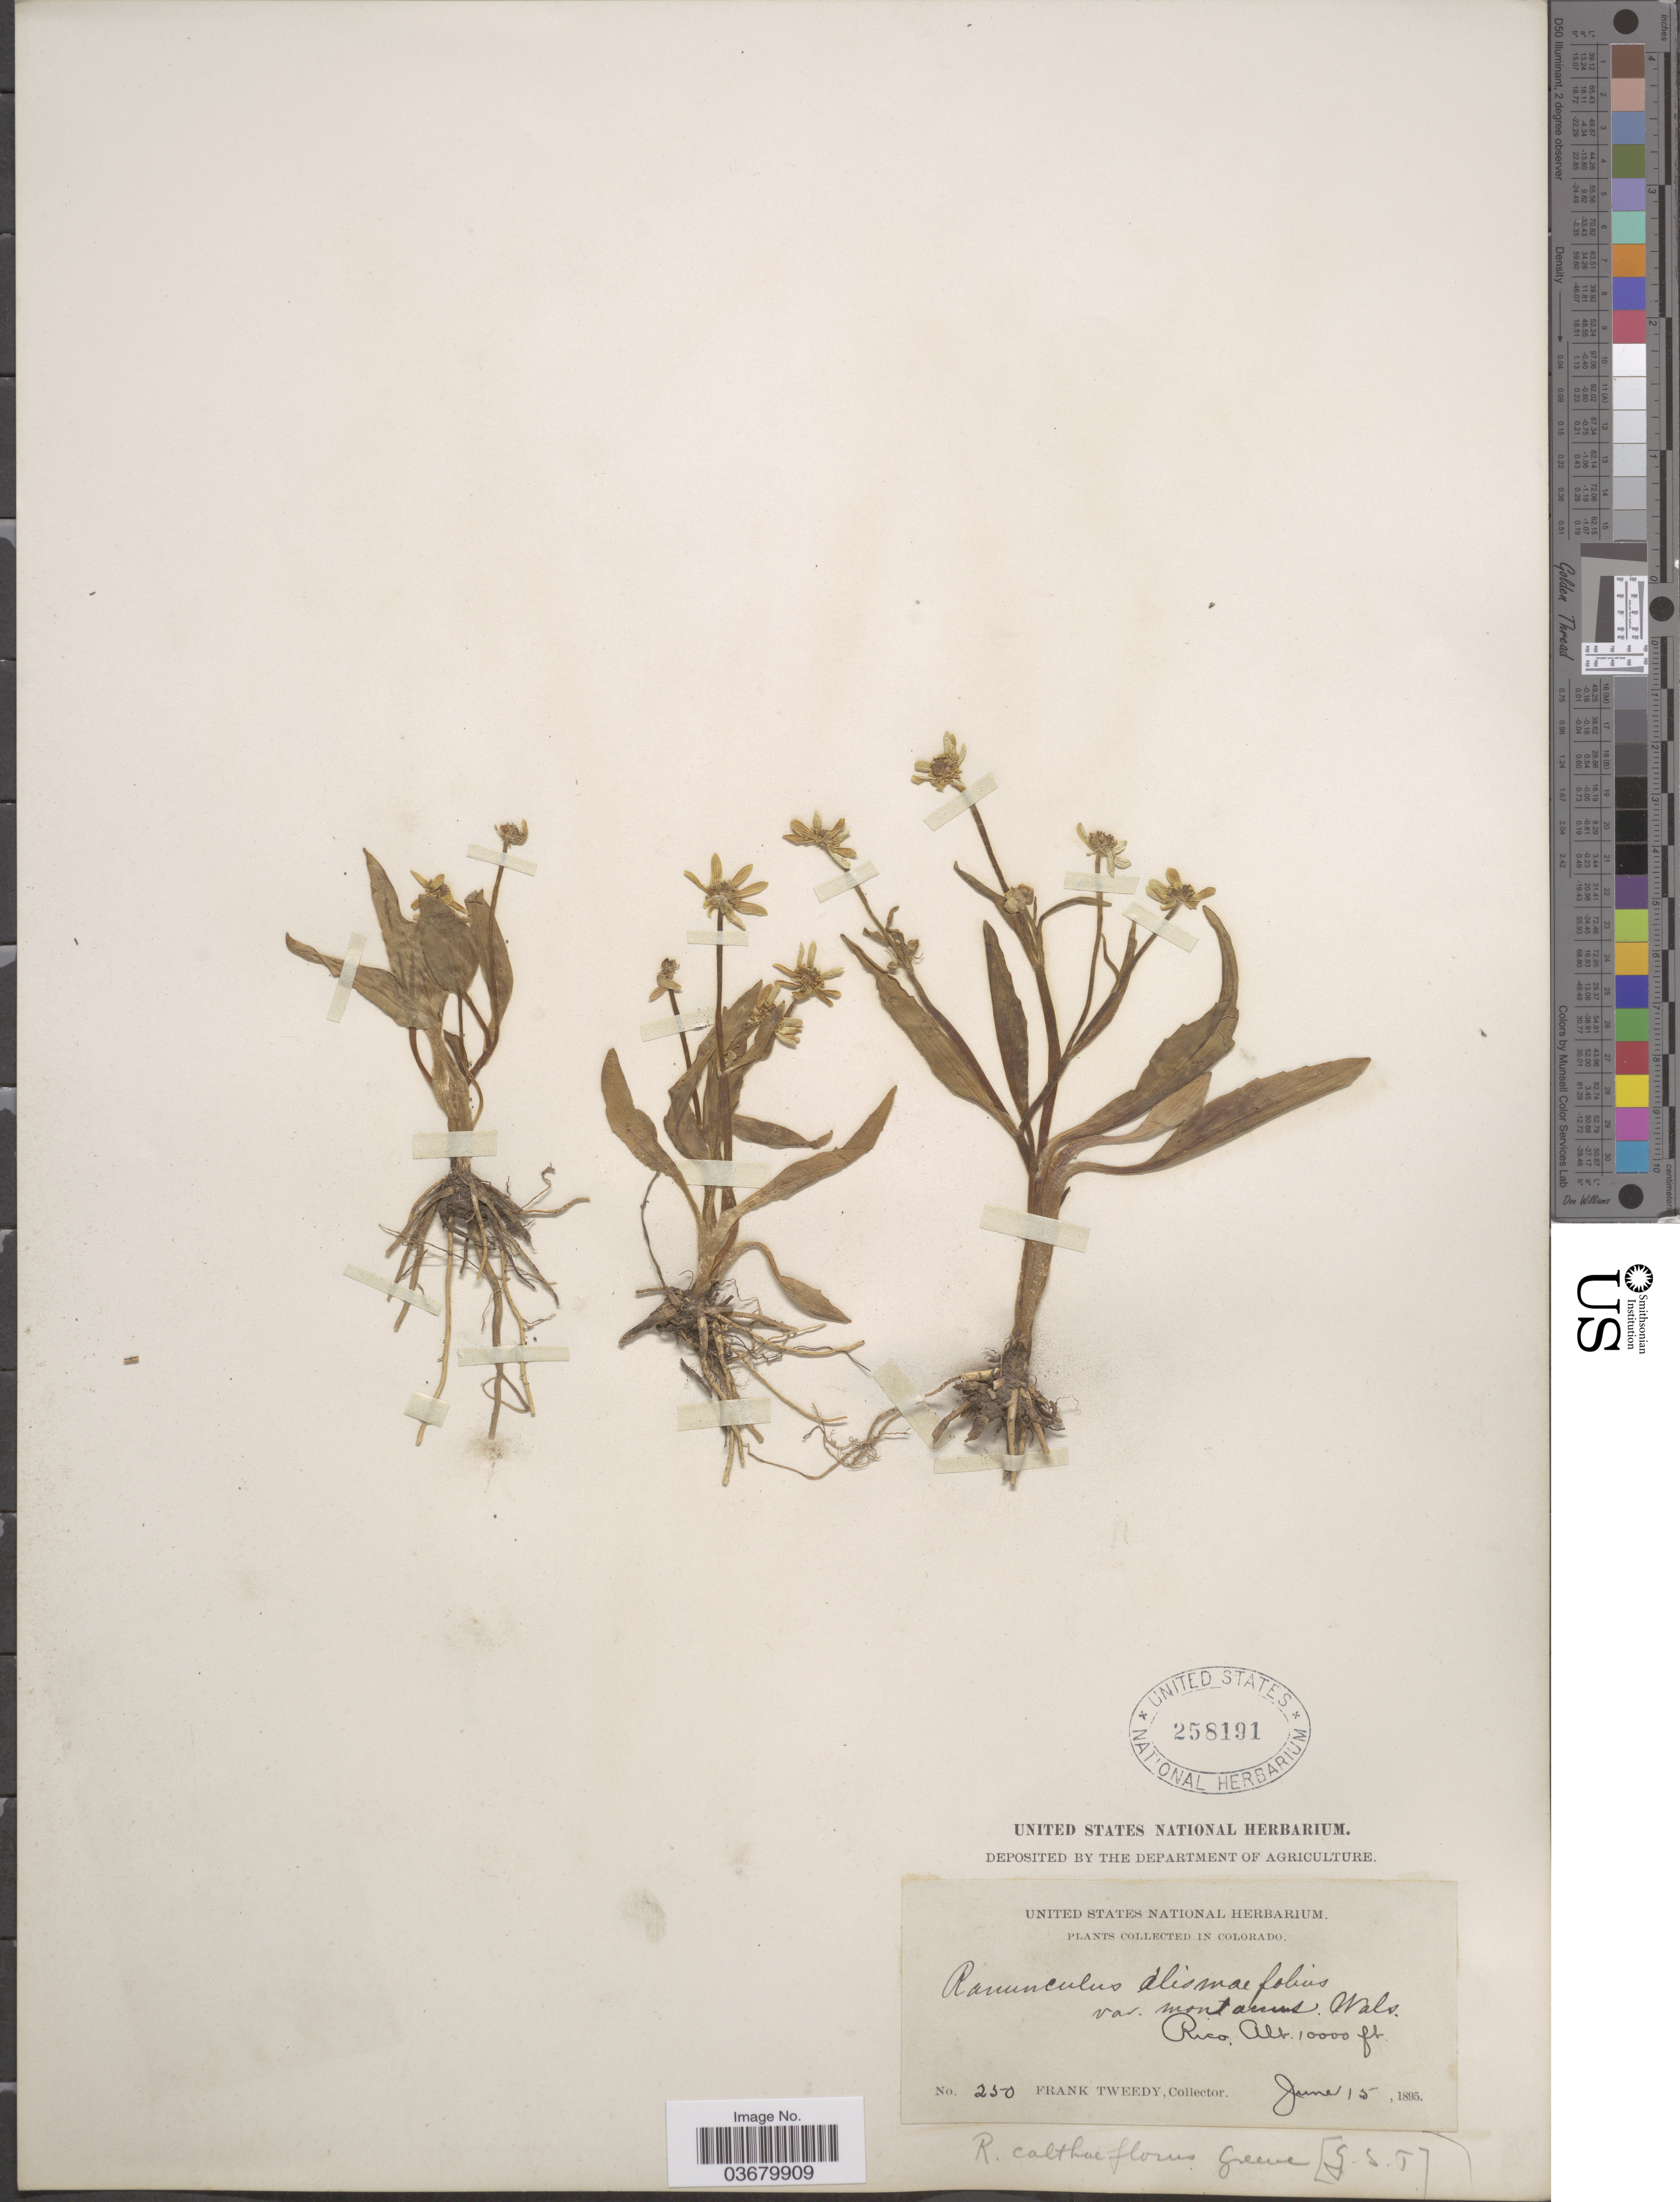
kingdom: Plantae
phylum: Tracheophyta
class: Magnoliopsida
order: Ranunculales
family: Ranunculaceae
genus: Ranunculus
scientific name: Ranunculus alismifolius var. montanus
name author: S. Watson in C. King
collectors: F. Tweedy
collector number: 250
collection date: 1895-06-15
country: United States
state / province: Colorado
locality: Rico.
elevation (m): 3048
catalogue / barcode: US 258191